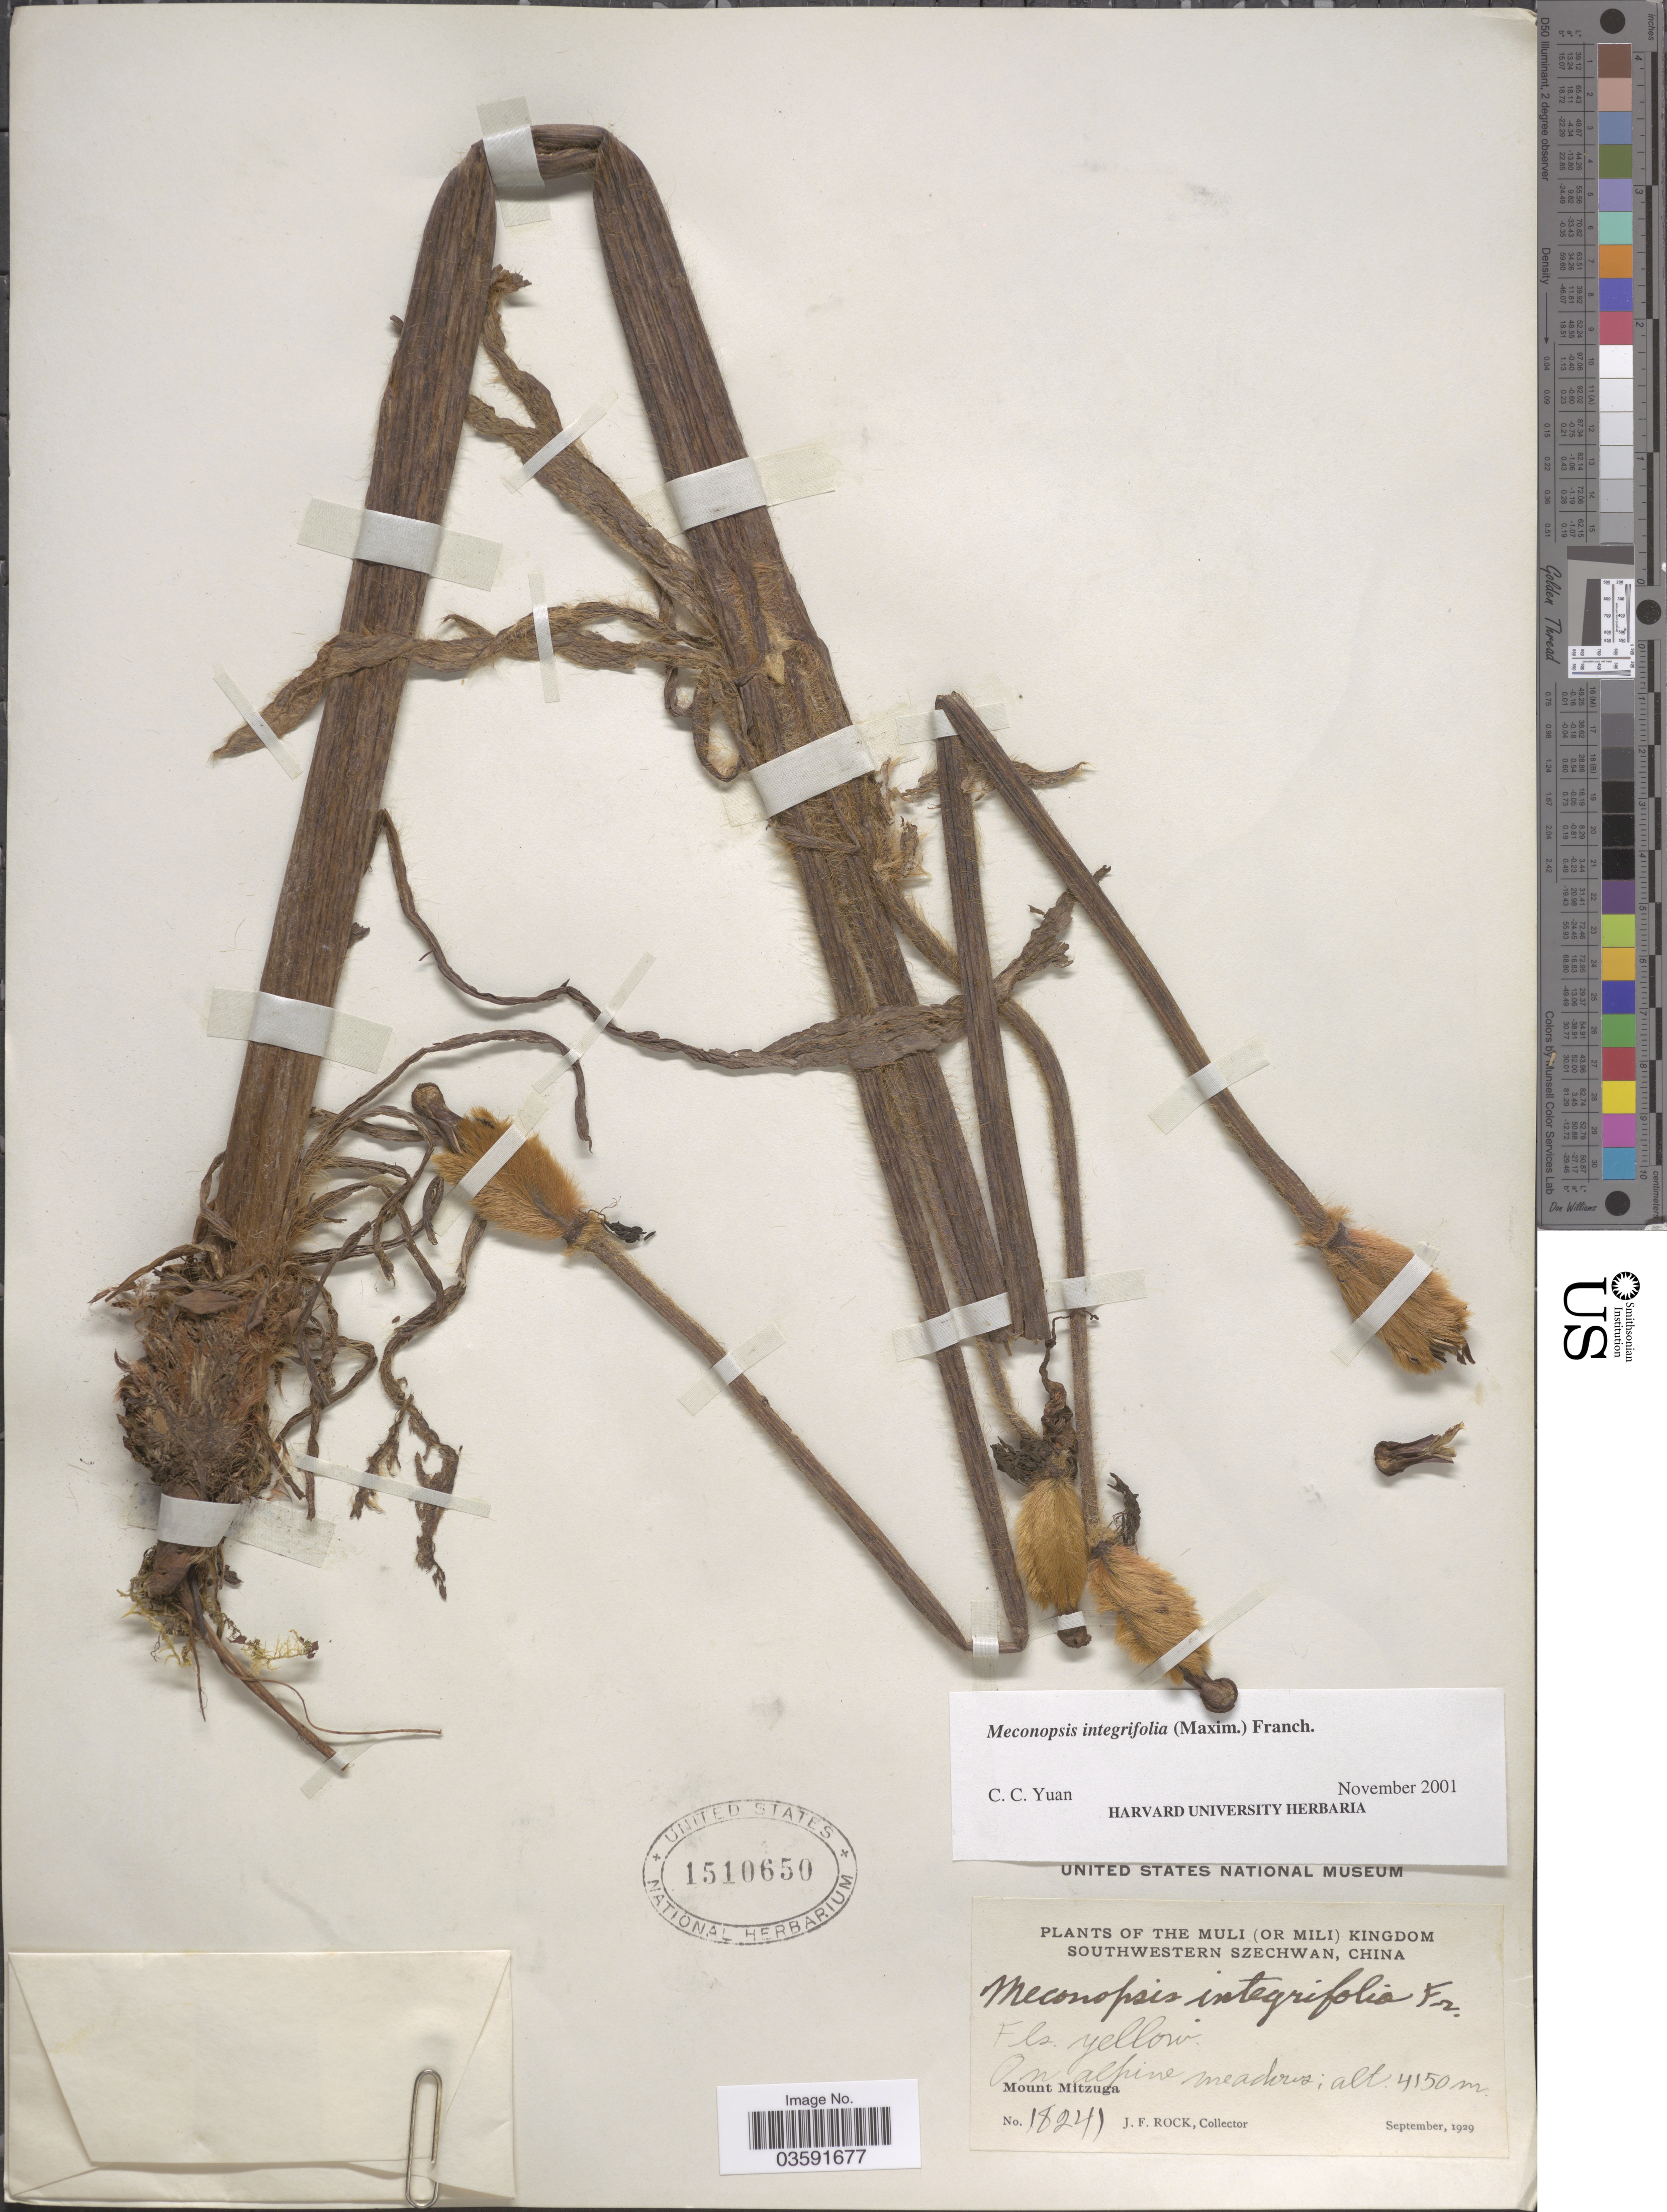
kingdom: Plantae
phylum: Tracheophyta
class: Magnoliopsida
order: Ranunculales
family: Papaveraceae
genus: Meconopsis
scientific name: Meconopsis integrifolia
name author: (Maxim.) Franch.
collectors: J. Rock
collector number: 18241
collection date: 1929-09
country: China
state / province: Sichuan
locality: The Muli (or Mili) Kingdom. Southwestern Szechwan. Mount Mitzuga.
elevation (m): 4150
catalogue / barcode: US 1510650